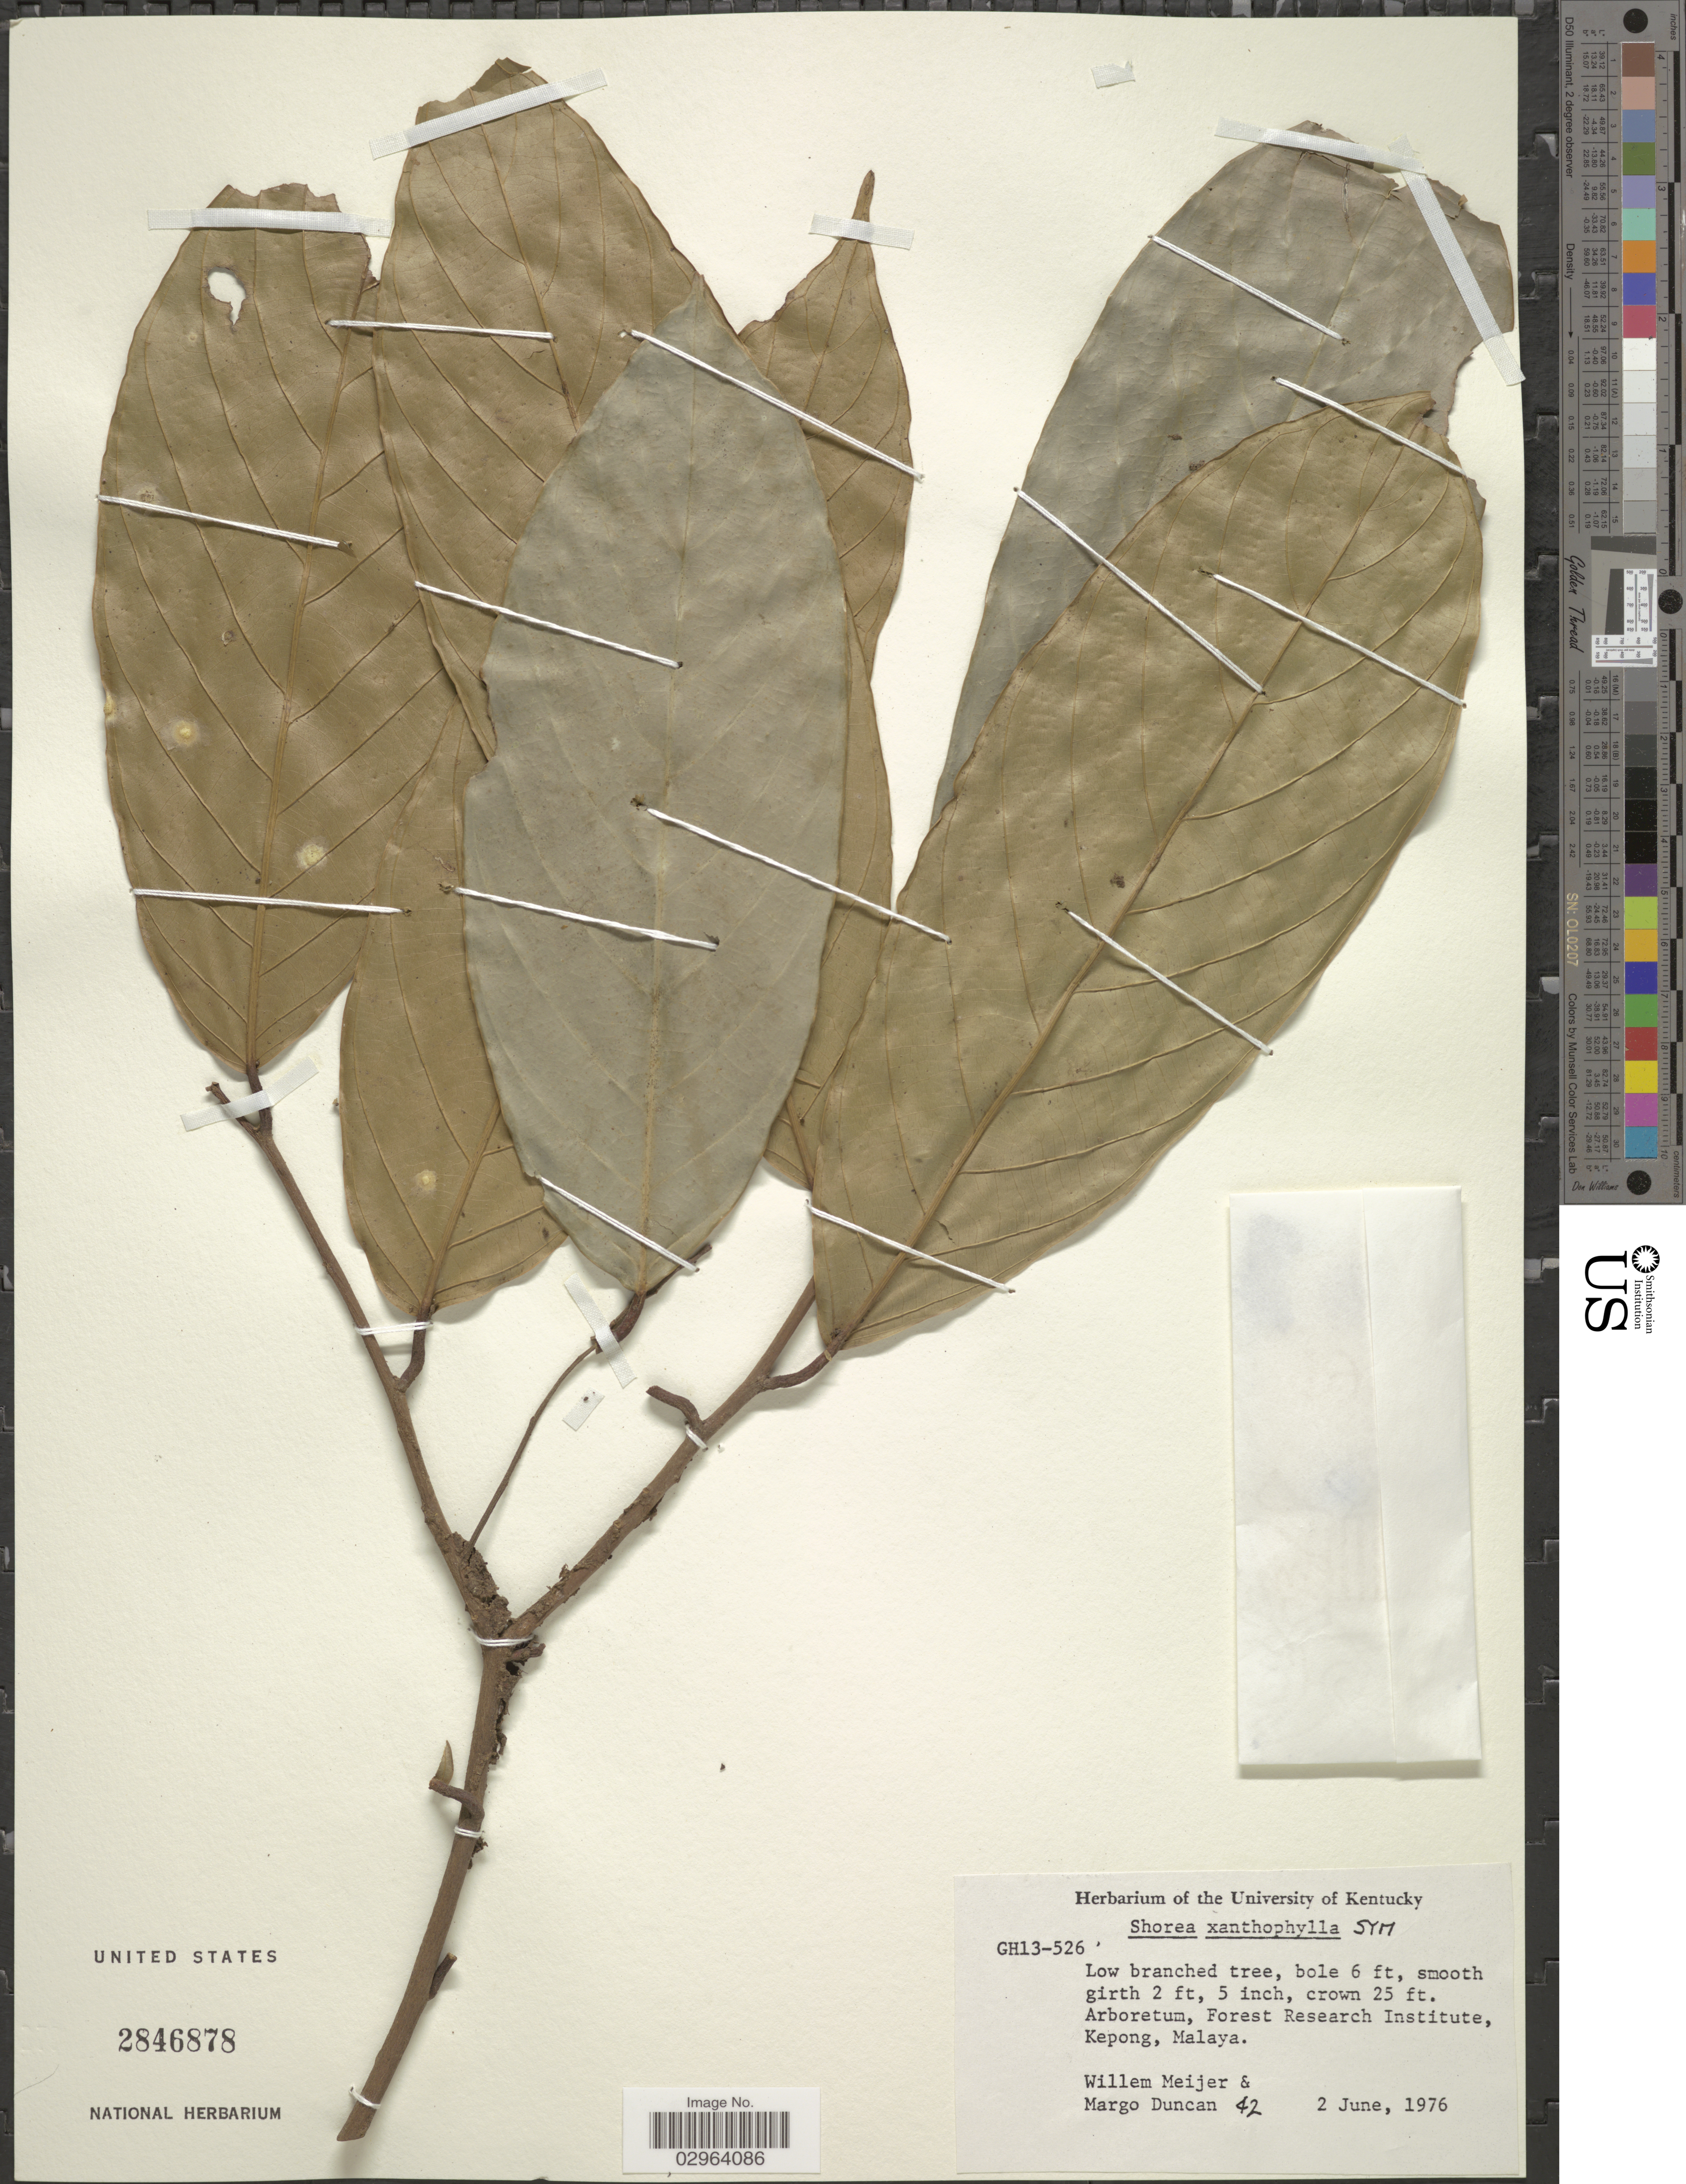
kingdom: Plantae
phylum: Tracheophyta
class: Magnoliopsida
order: Malvales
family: Dipterocarpaceae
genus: Shorea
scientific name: Shorea xanthophylla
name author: Symington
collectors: W. Meijer & M. Duncan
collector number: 42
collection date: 1976-06-02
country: Malaysia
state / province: Kuala Lumpur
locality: Arboretum, Forest Research Institute, Kepong, Malaya.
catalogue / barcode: US 2846878